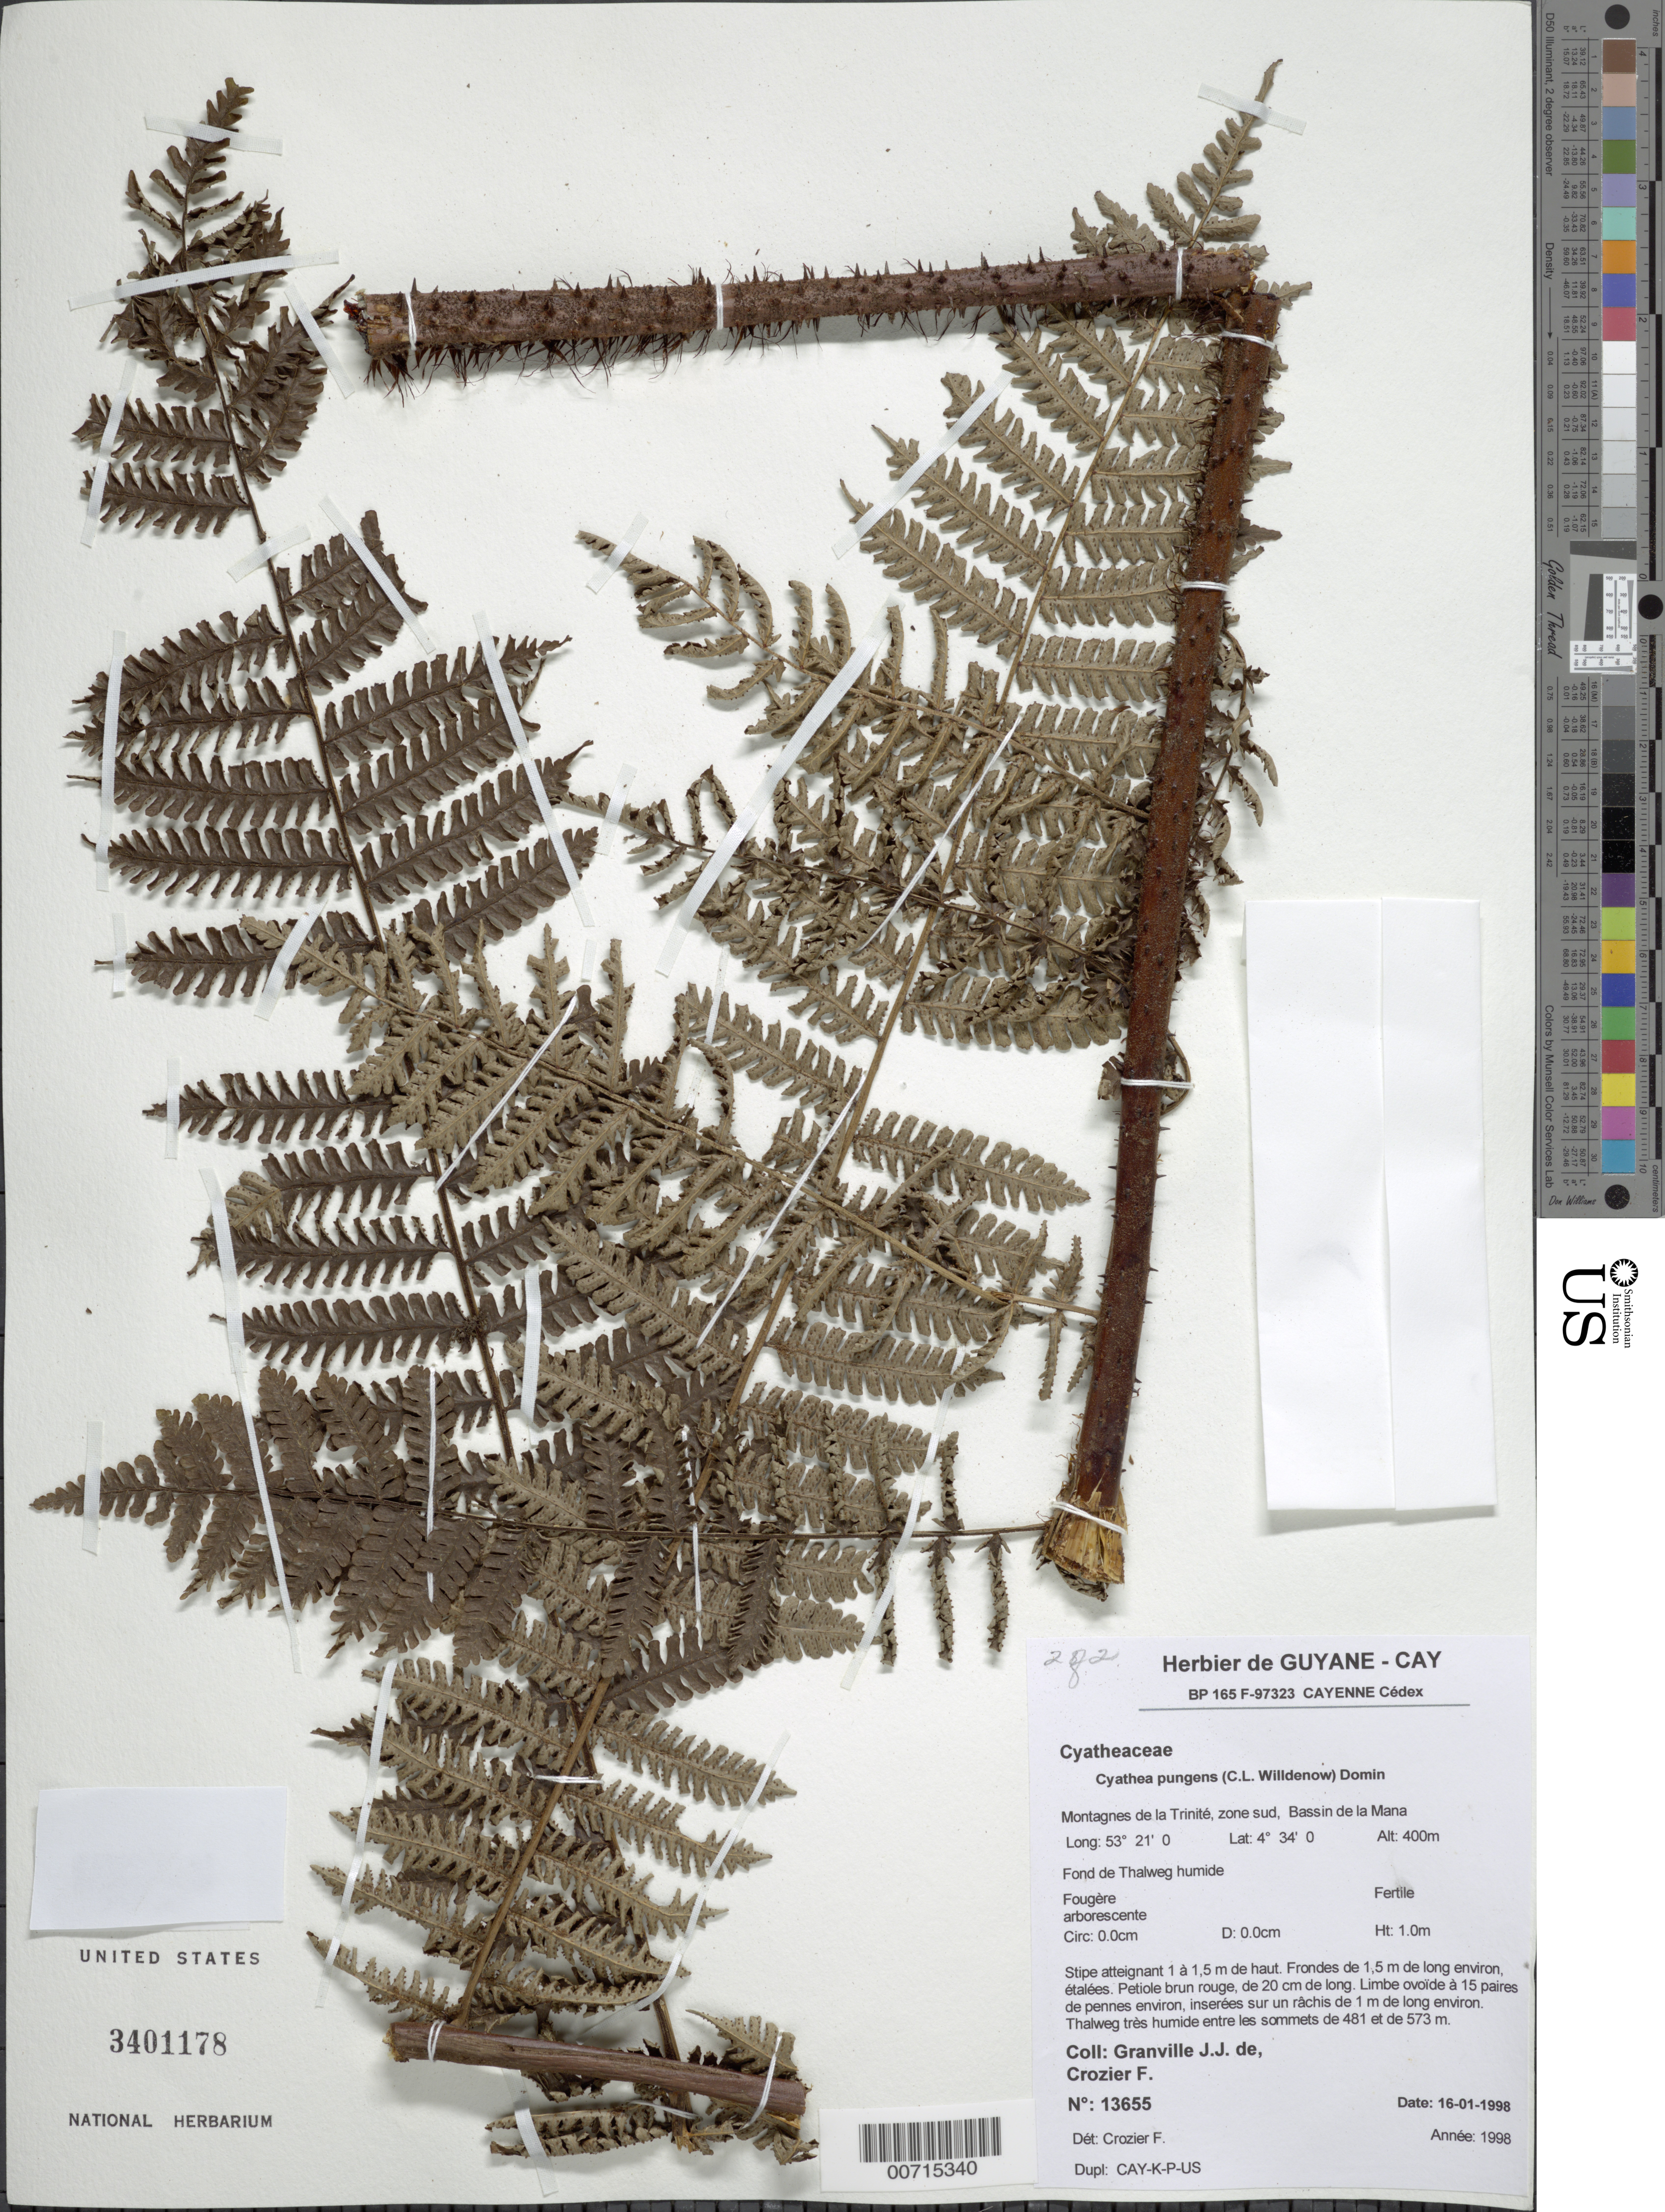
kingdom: Plantae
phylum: Tracheophyta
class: Polypodiopsida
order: Cyatheales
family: Cyatheaceae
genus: Cyathea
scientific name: Cyathea pungens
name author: (Willd.) Domin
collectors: J.-J. de Granville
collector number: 13655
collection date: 1998-01-16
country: French Guiana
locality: Montagnes de la Trinite, zone sud, Bassin de la Mana, Fond de Thalweg humide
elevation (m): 400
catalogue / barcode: US 3401178